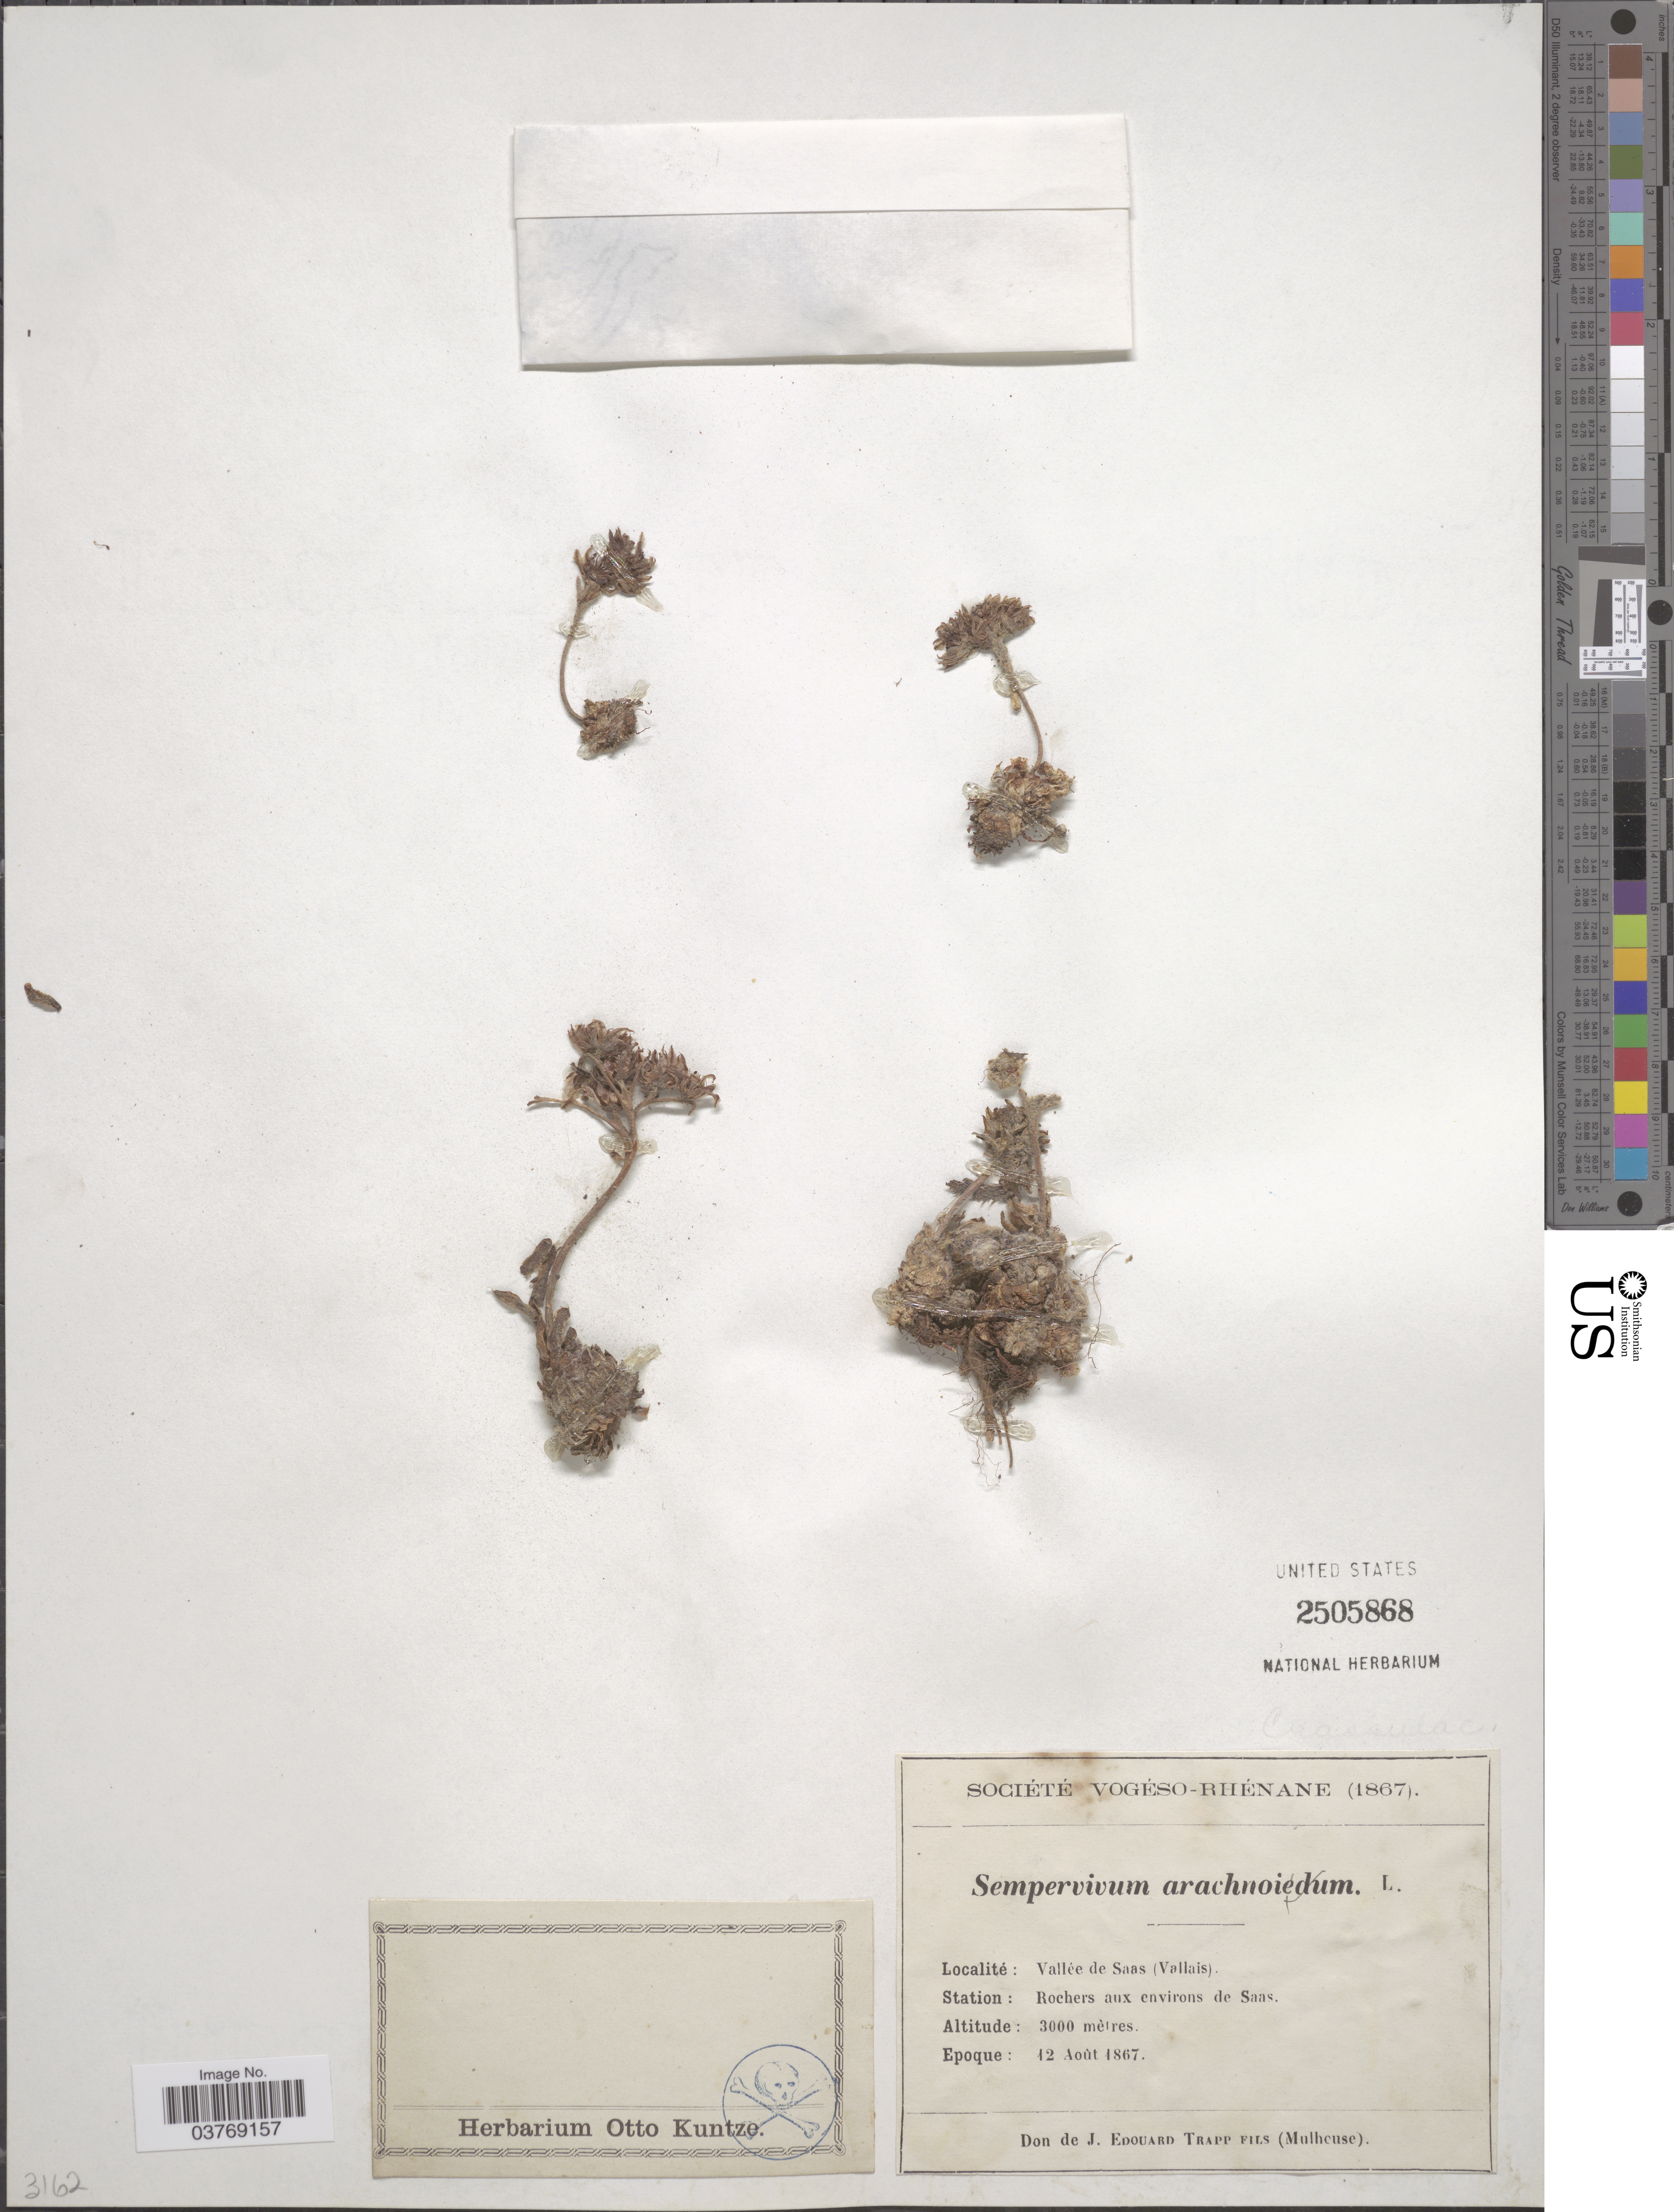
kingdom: Plantae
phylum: Tracheophyta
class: Magnoliopsida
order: Saxifragales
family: Crassulaceae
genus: Sempervivum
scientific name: Sempervivum arachnoideum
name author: L.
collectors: Trapp, J.E.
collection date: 1867-08-12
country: Switzerland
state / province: Valais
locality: Vallée de Saas ( Vallais). Station: Rochers aux environs de Saas.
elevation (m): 3000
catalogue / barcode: US 2505868